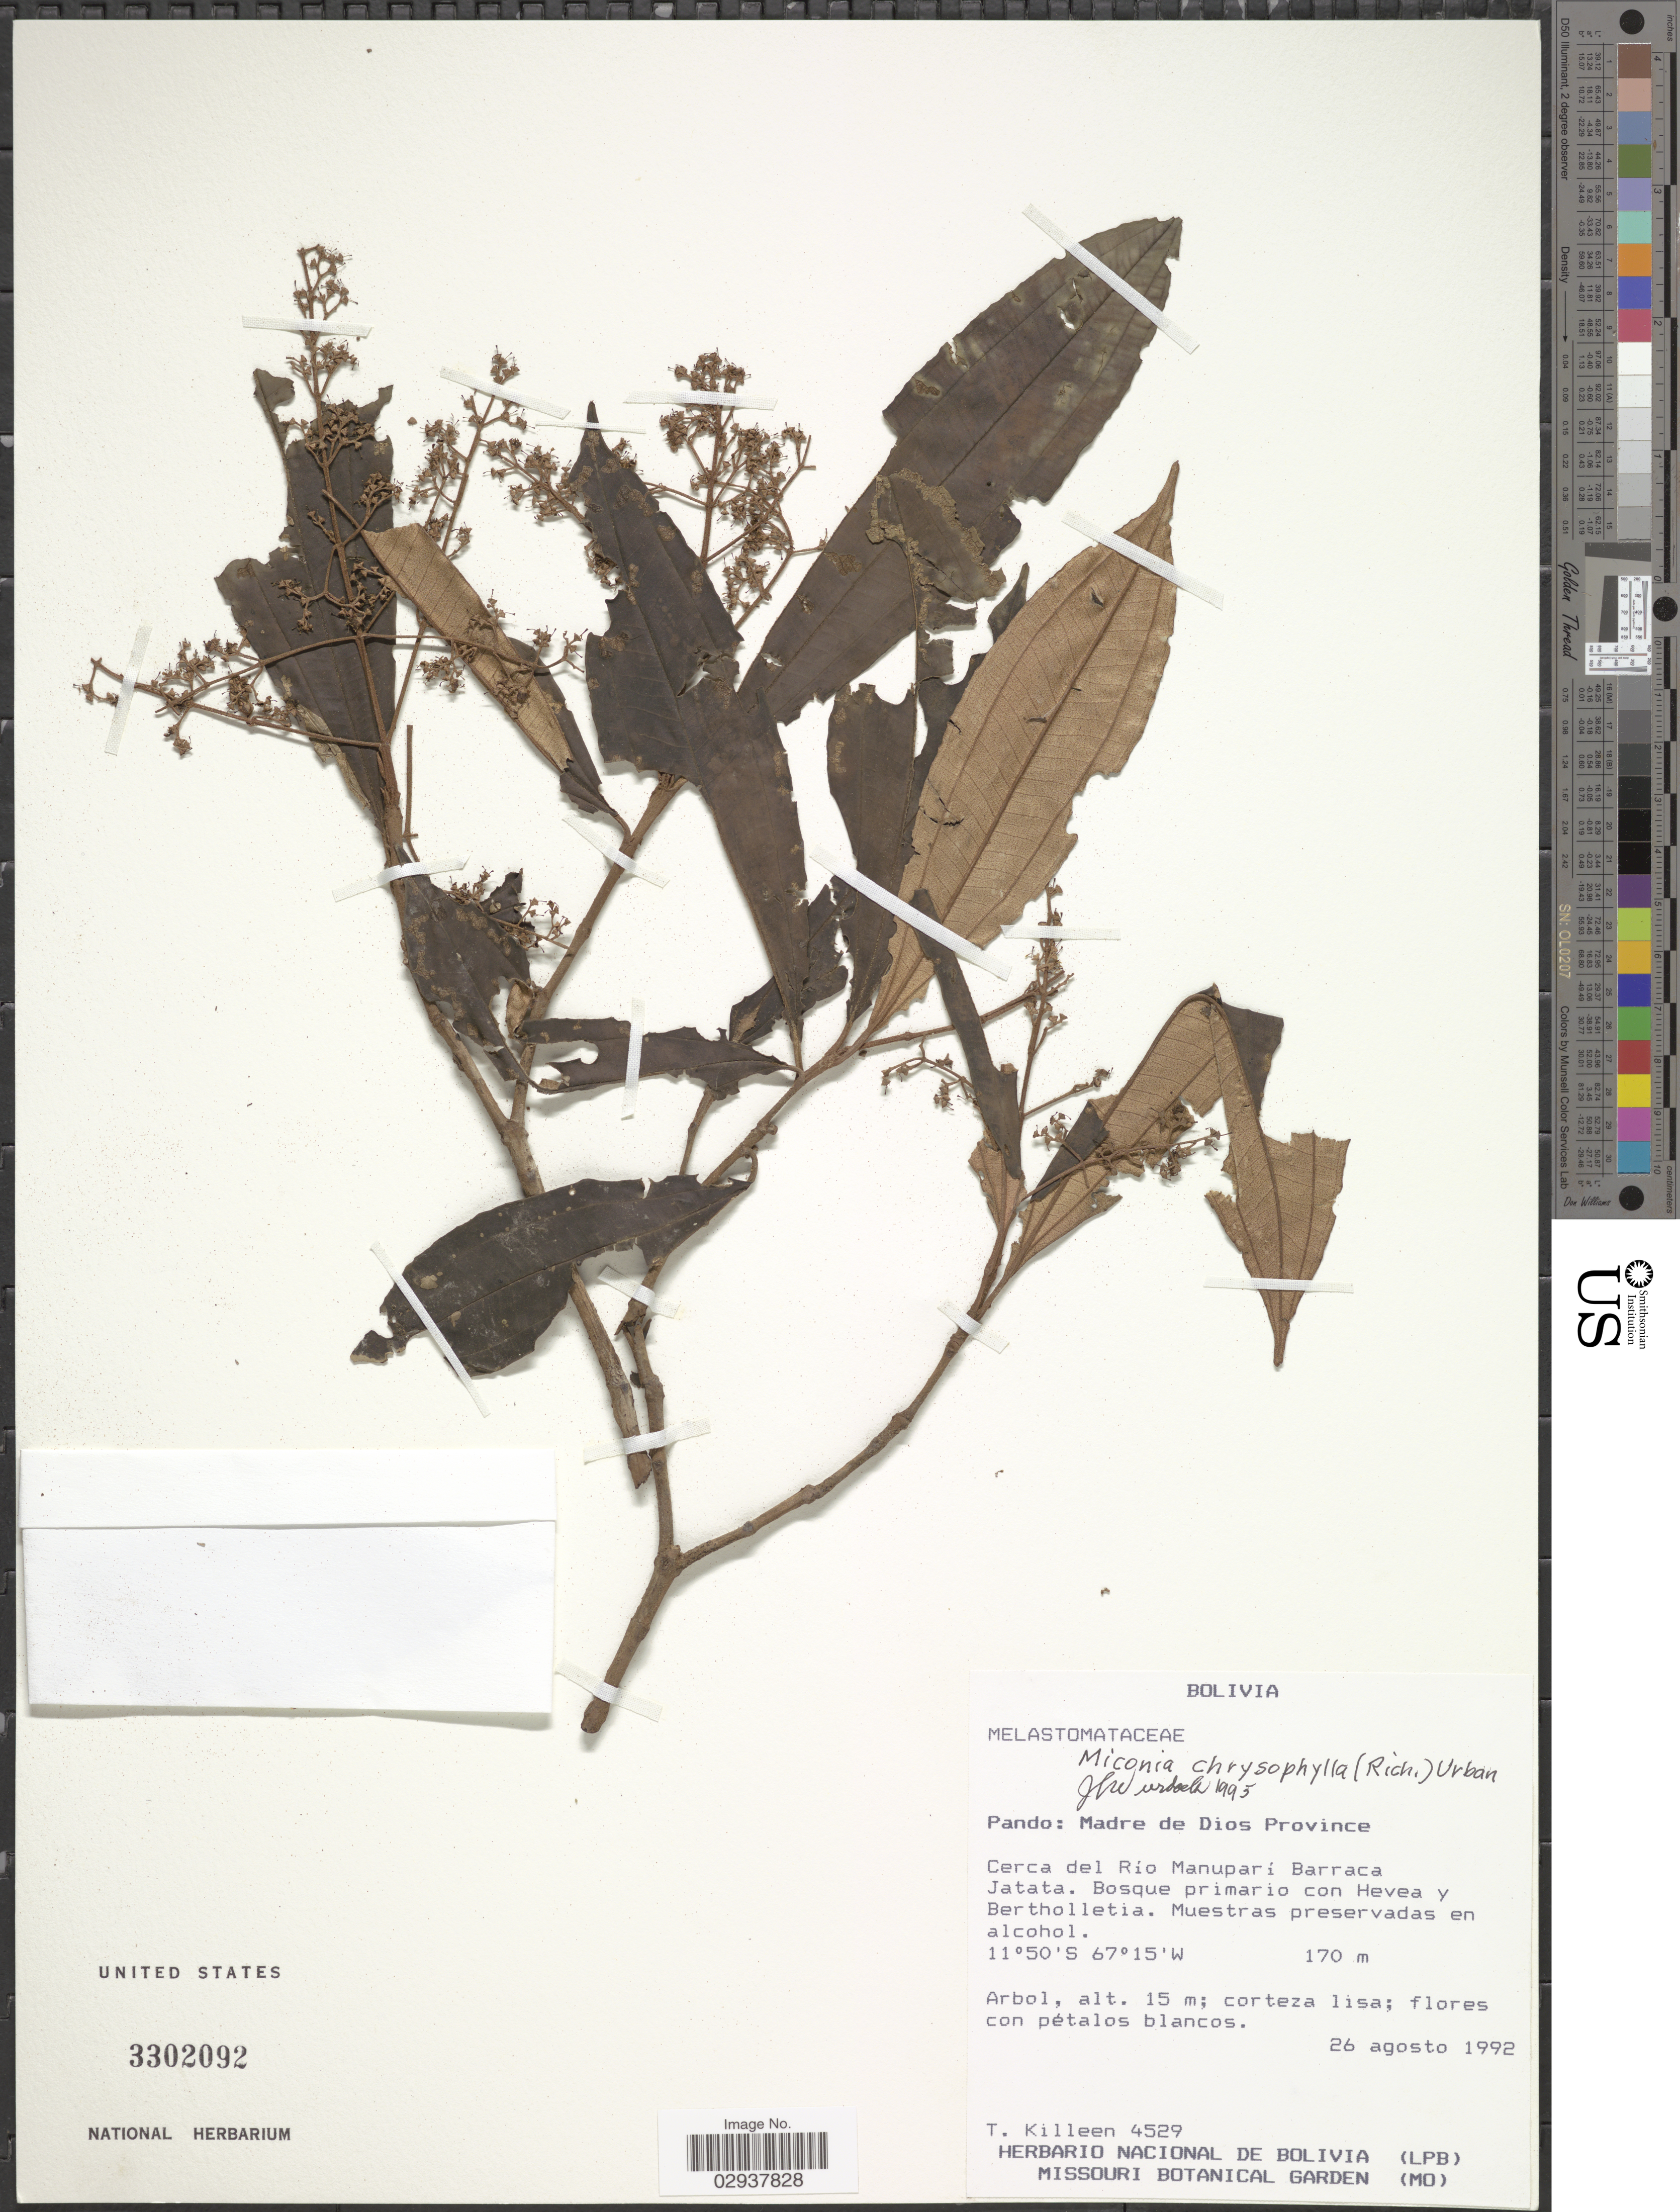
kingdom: Plantae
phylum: Tracheophyta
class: Magnoliopsida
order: Myrtales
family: Melastomataceae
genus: Miconia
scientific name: Miconia chrysophylla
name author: (Rich.) Urb.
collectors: T. J. Killeen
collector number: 4529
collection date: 1992-08-26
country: Bolivia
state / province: Pando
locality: Madre de Dios Province. Cerca del Río Manuparí Barraca Jatata.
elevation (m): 170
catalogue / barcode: US 3302092